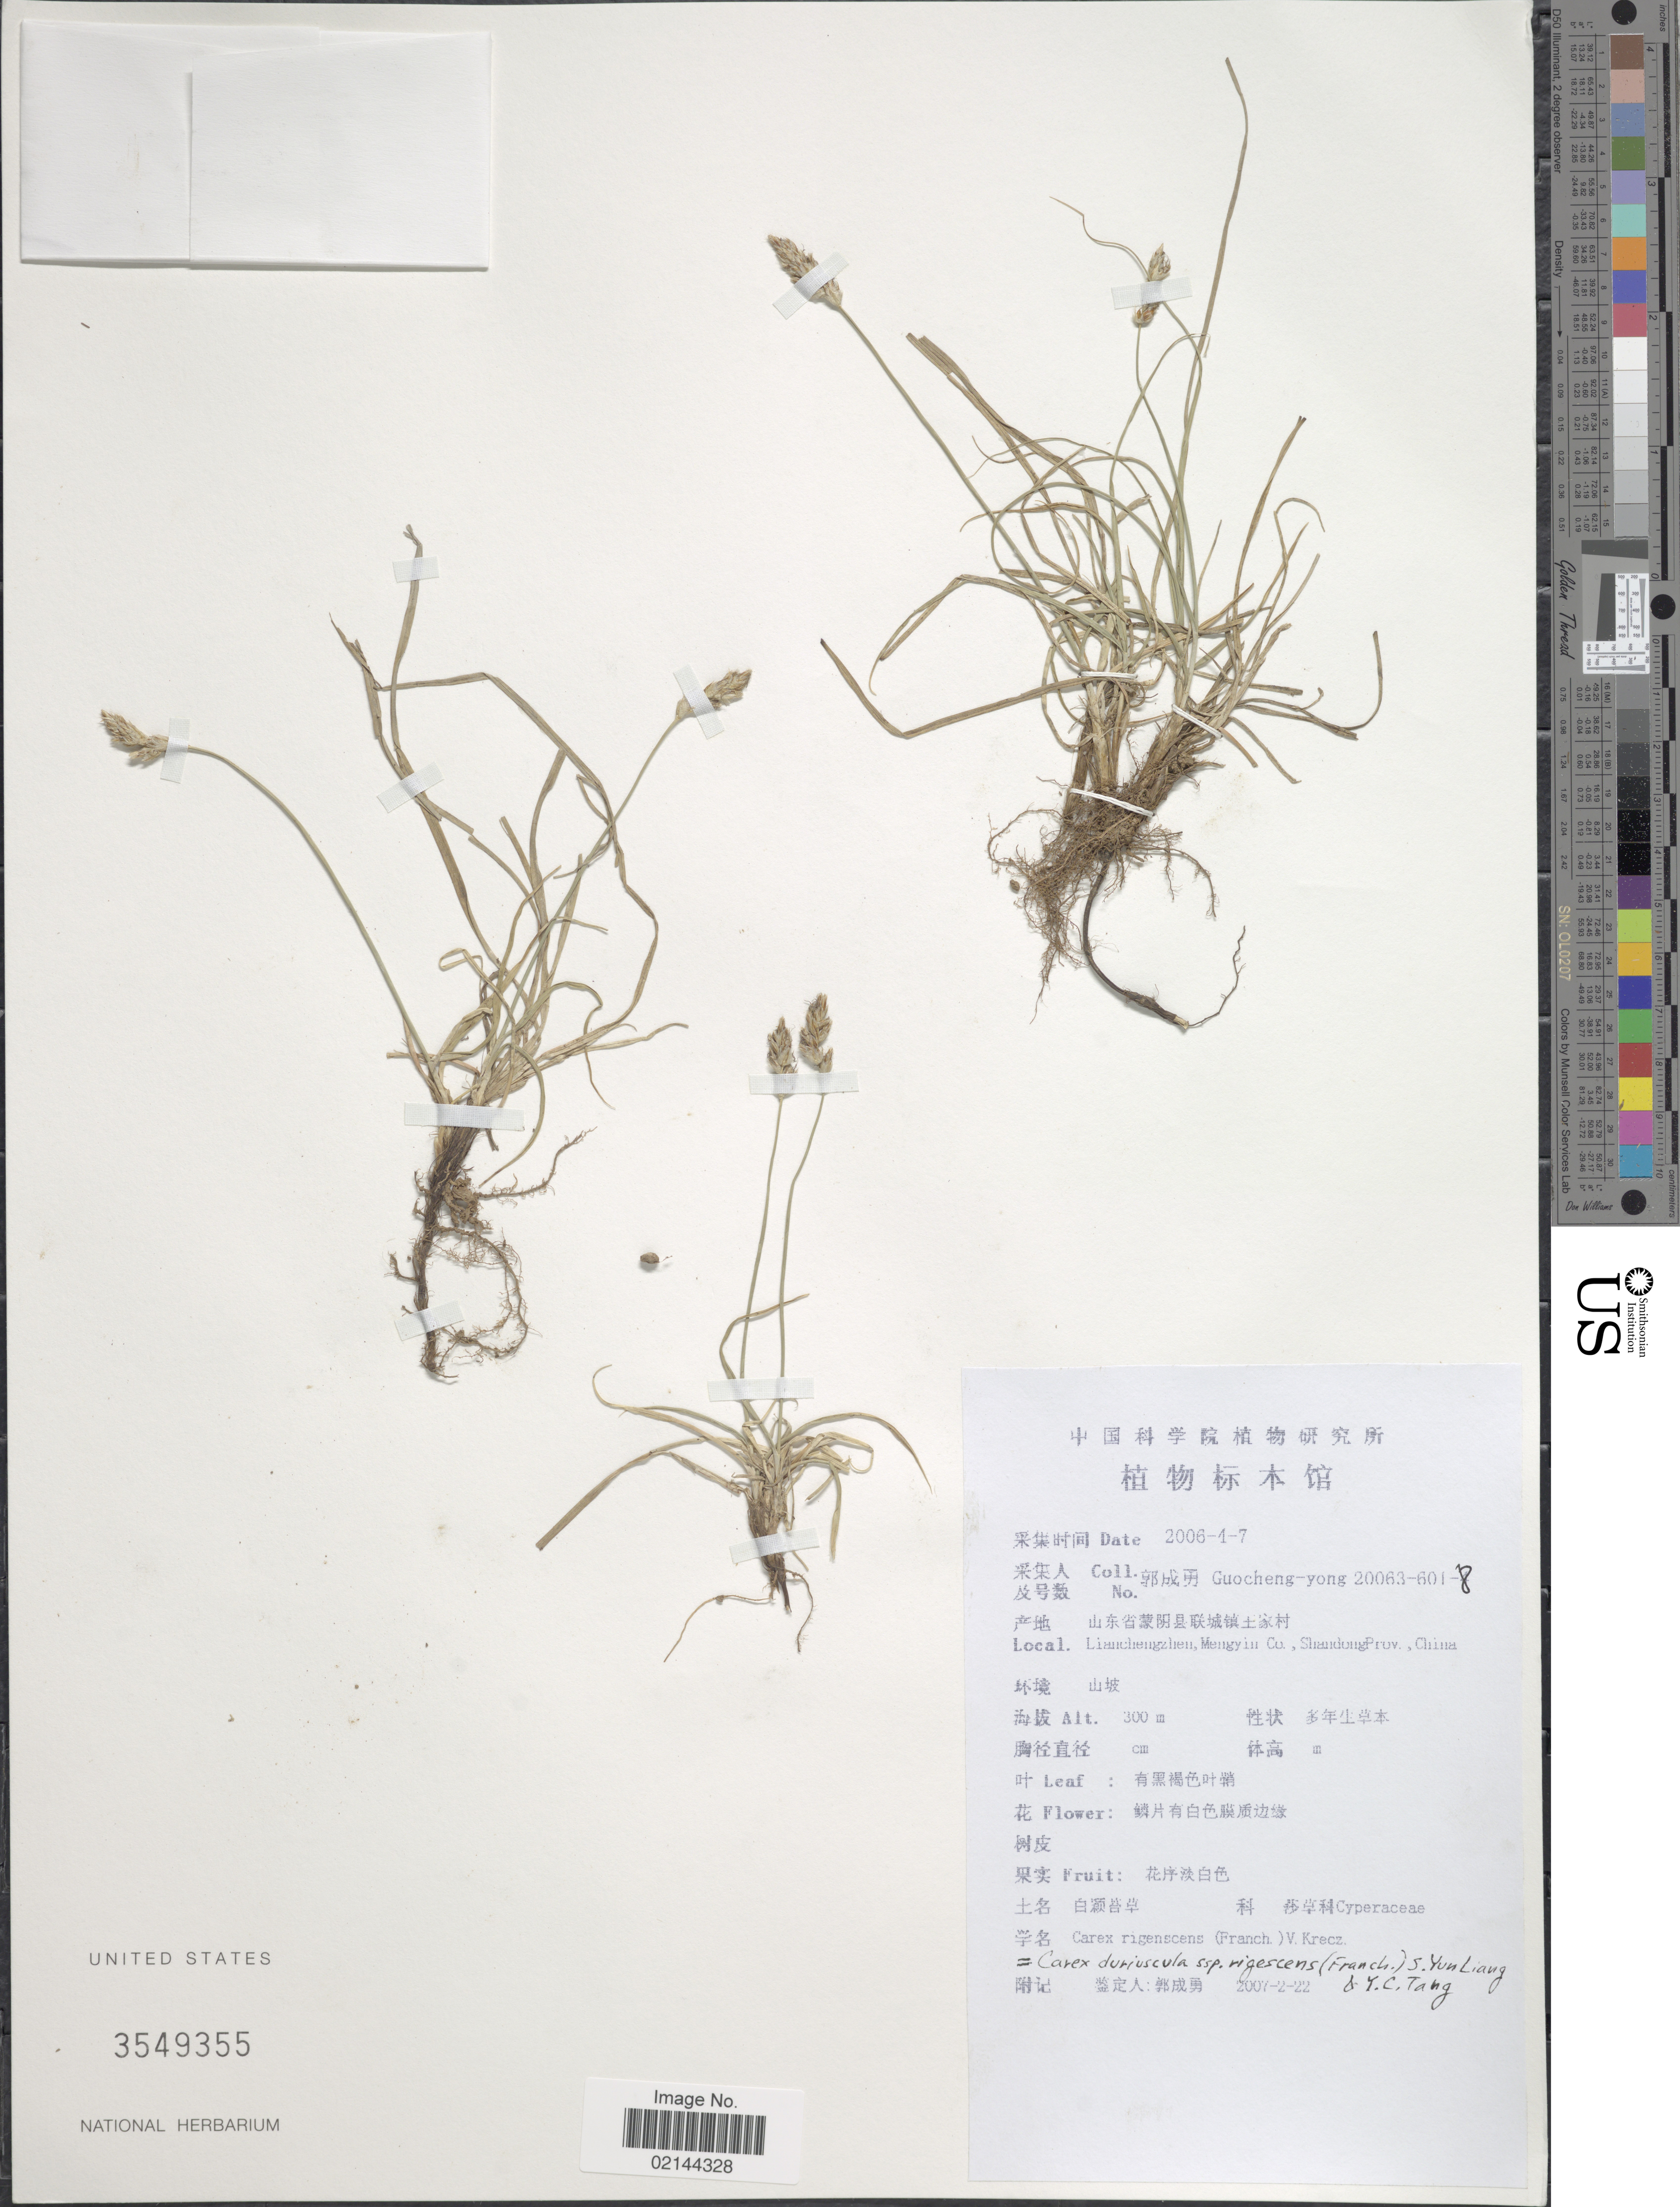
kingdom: Plantae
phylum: Tracheophyta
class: Liliopsida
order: Poales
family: Cyperaceae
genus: Carex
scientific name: Carex duriuscula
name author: C.A. Mey.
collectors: Guo cheng-yong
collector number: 20063-601-8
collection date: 2006-04-07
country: China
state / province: Shandong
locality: Lianchenggzhen, Mengyiu Co., Shandong Prov., China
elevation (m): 300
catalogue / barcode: US 3549355